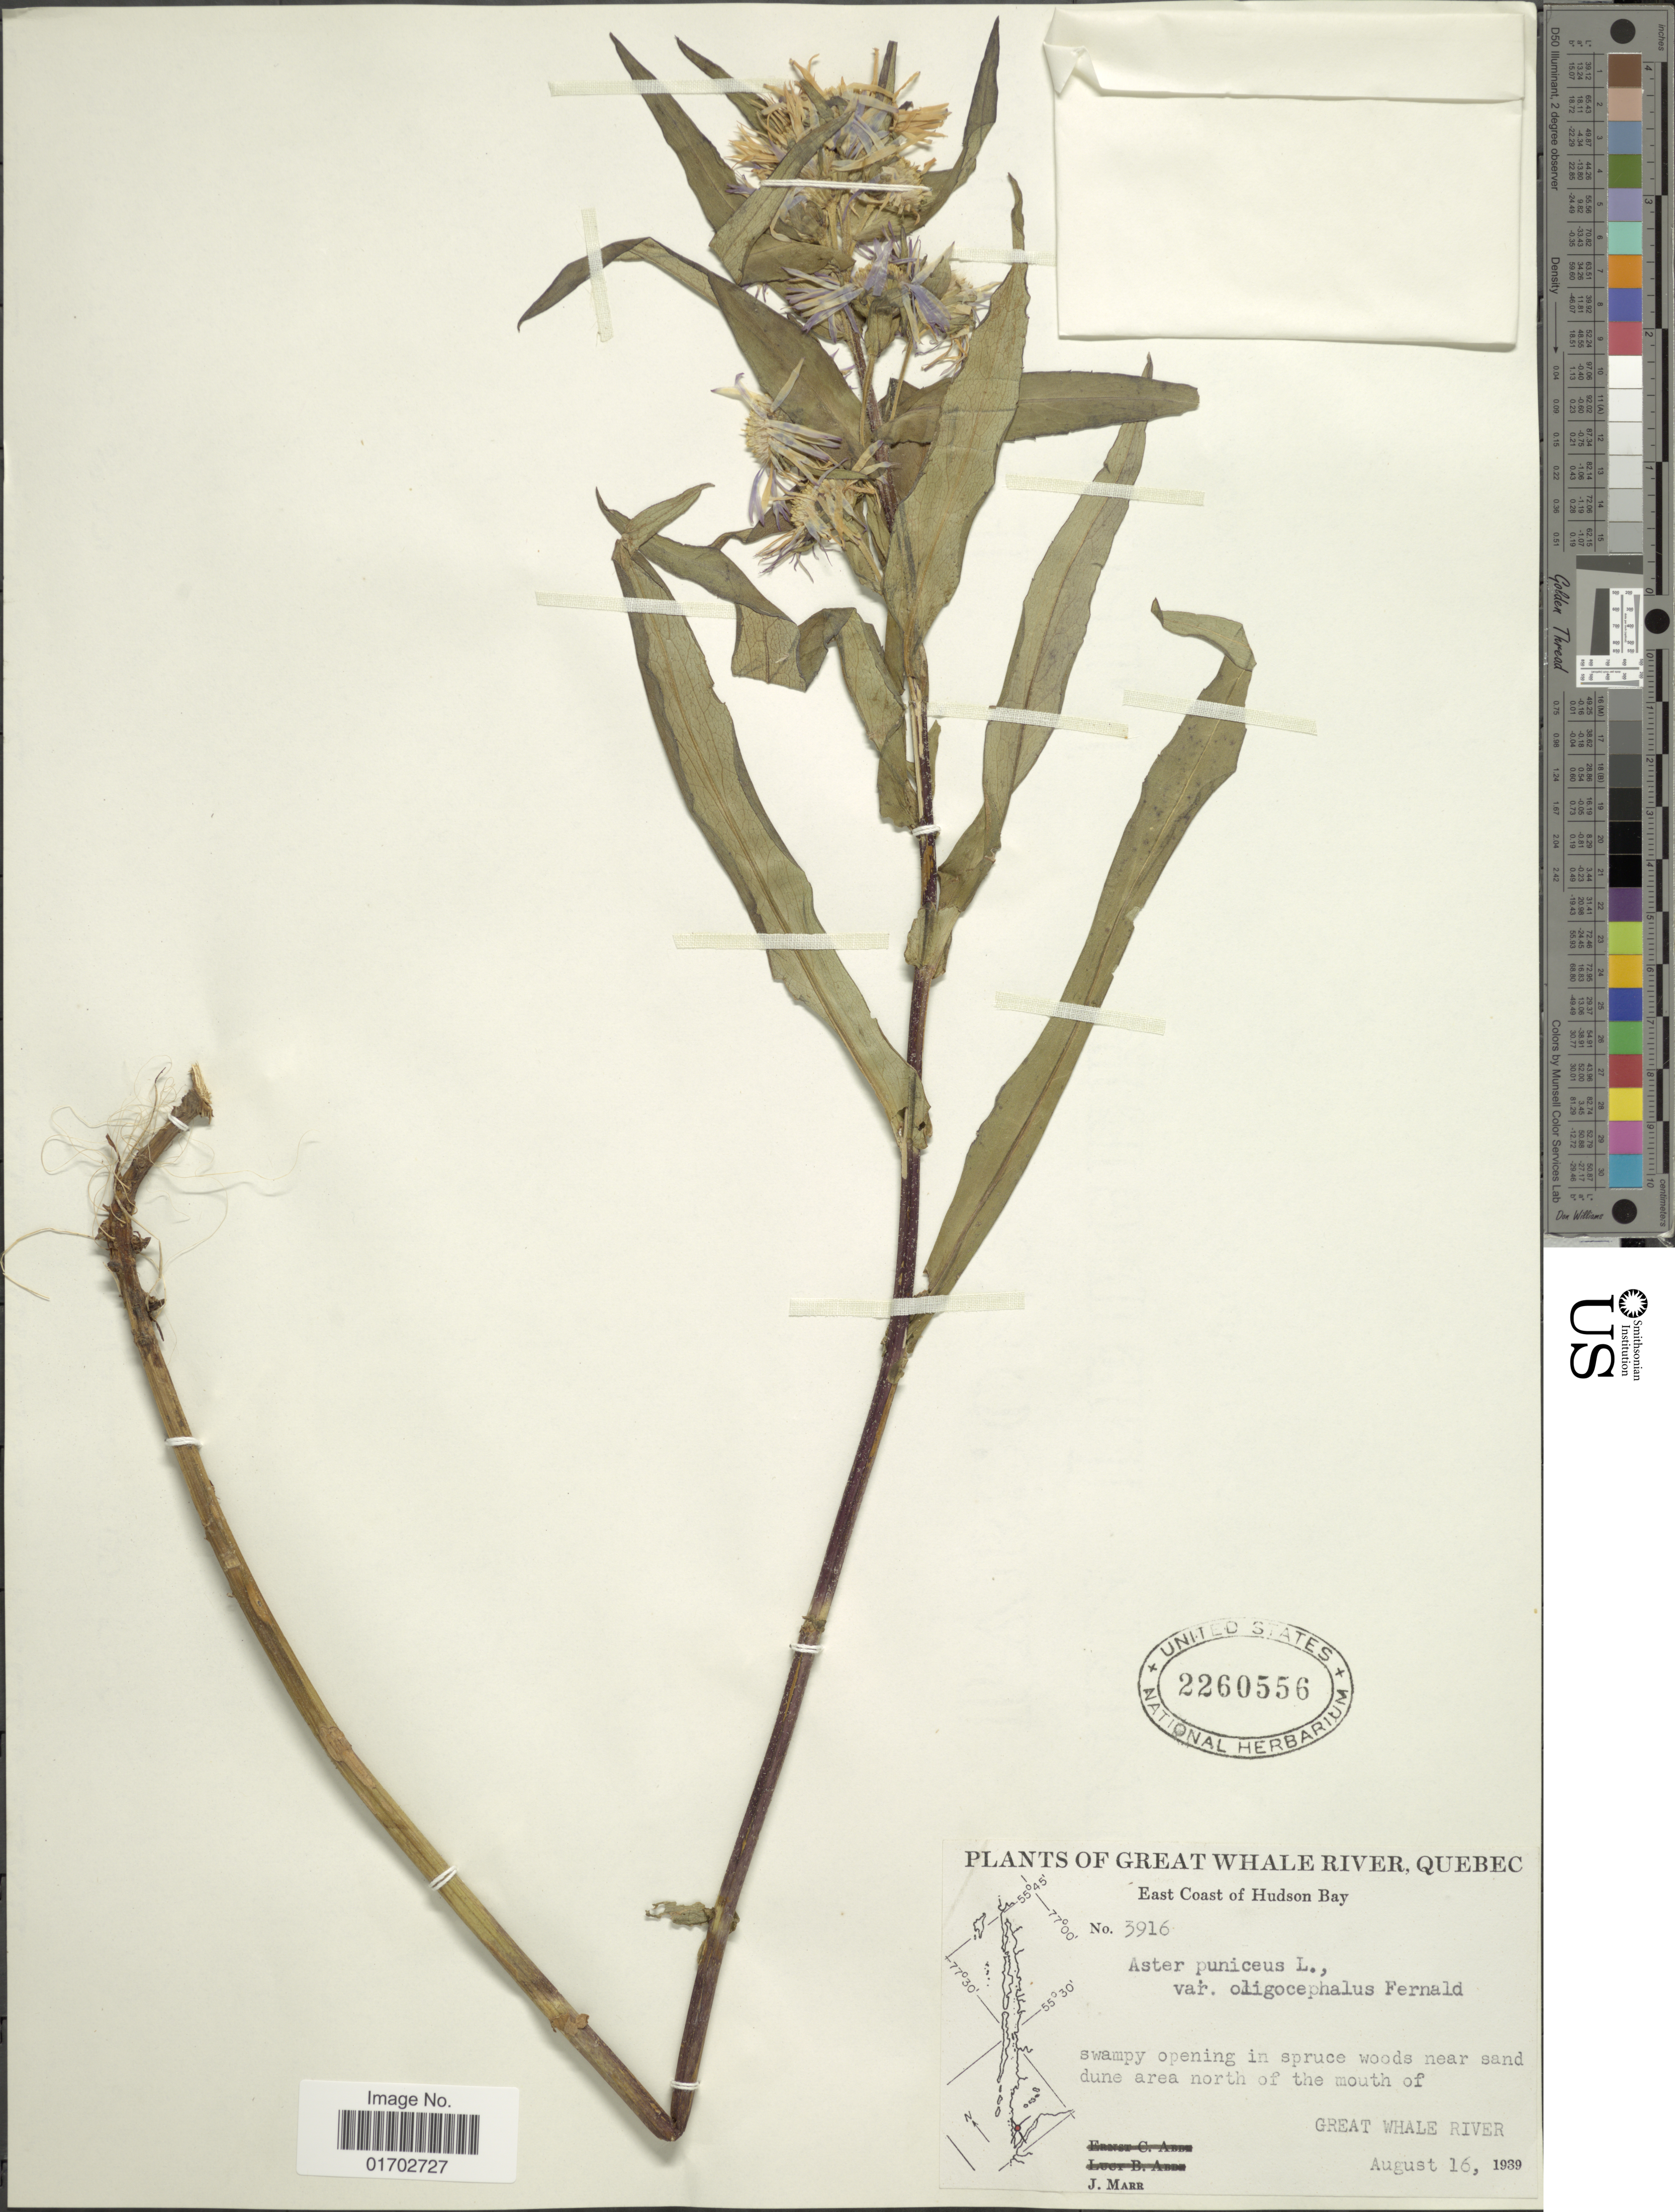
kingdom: Plantae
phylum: Tracheophyta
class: Magnoliopsida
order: Asterales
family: Asteraceae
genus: Symphyotrichum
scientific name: Symphyotrichum puniceum var. puniceum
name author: (L.) Á. Löve & D. Löve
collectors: J. Marr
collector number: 3916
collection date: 1939-08-16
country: Canada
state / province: Quebec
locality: Great Whale River, East Coast of Hudson Bay, swampy opening in spruce woods near sand dune area north of the mouth of Great Whale River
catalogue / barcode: US 2260556